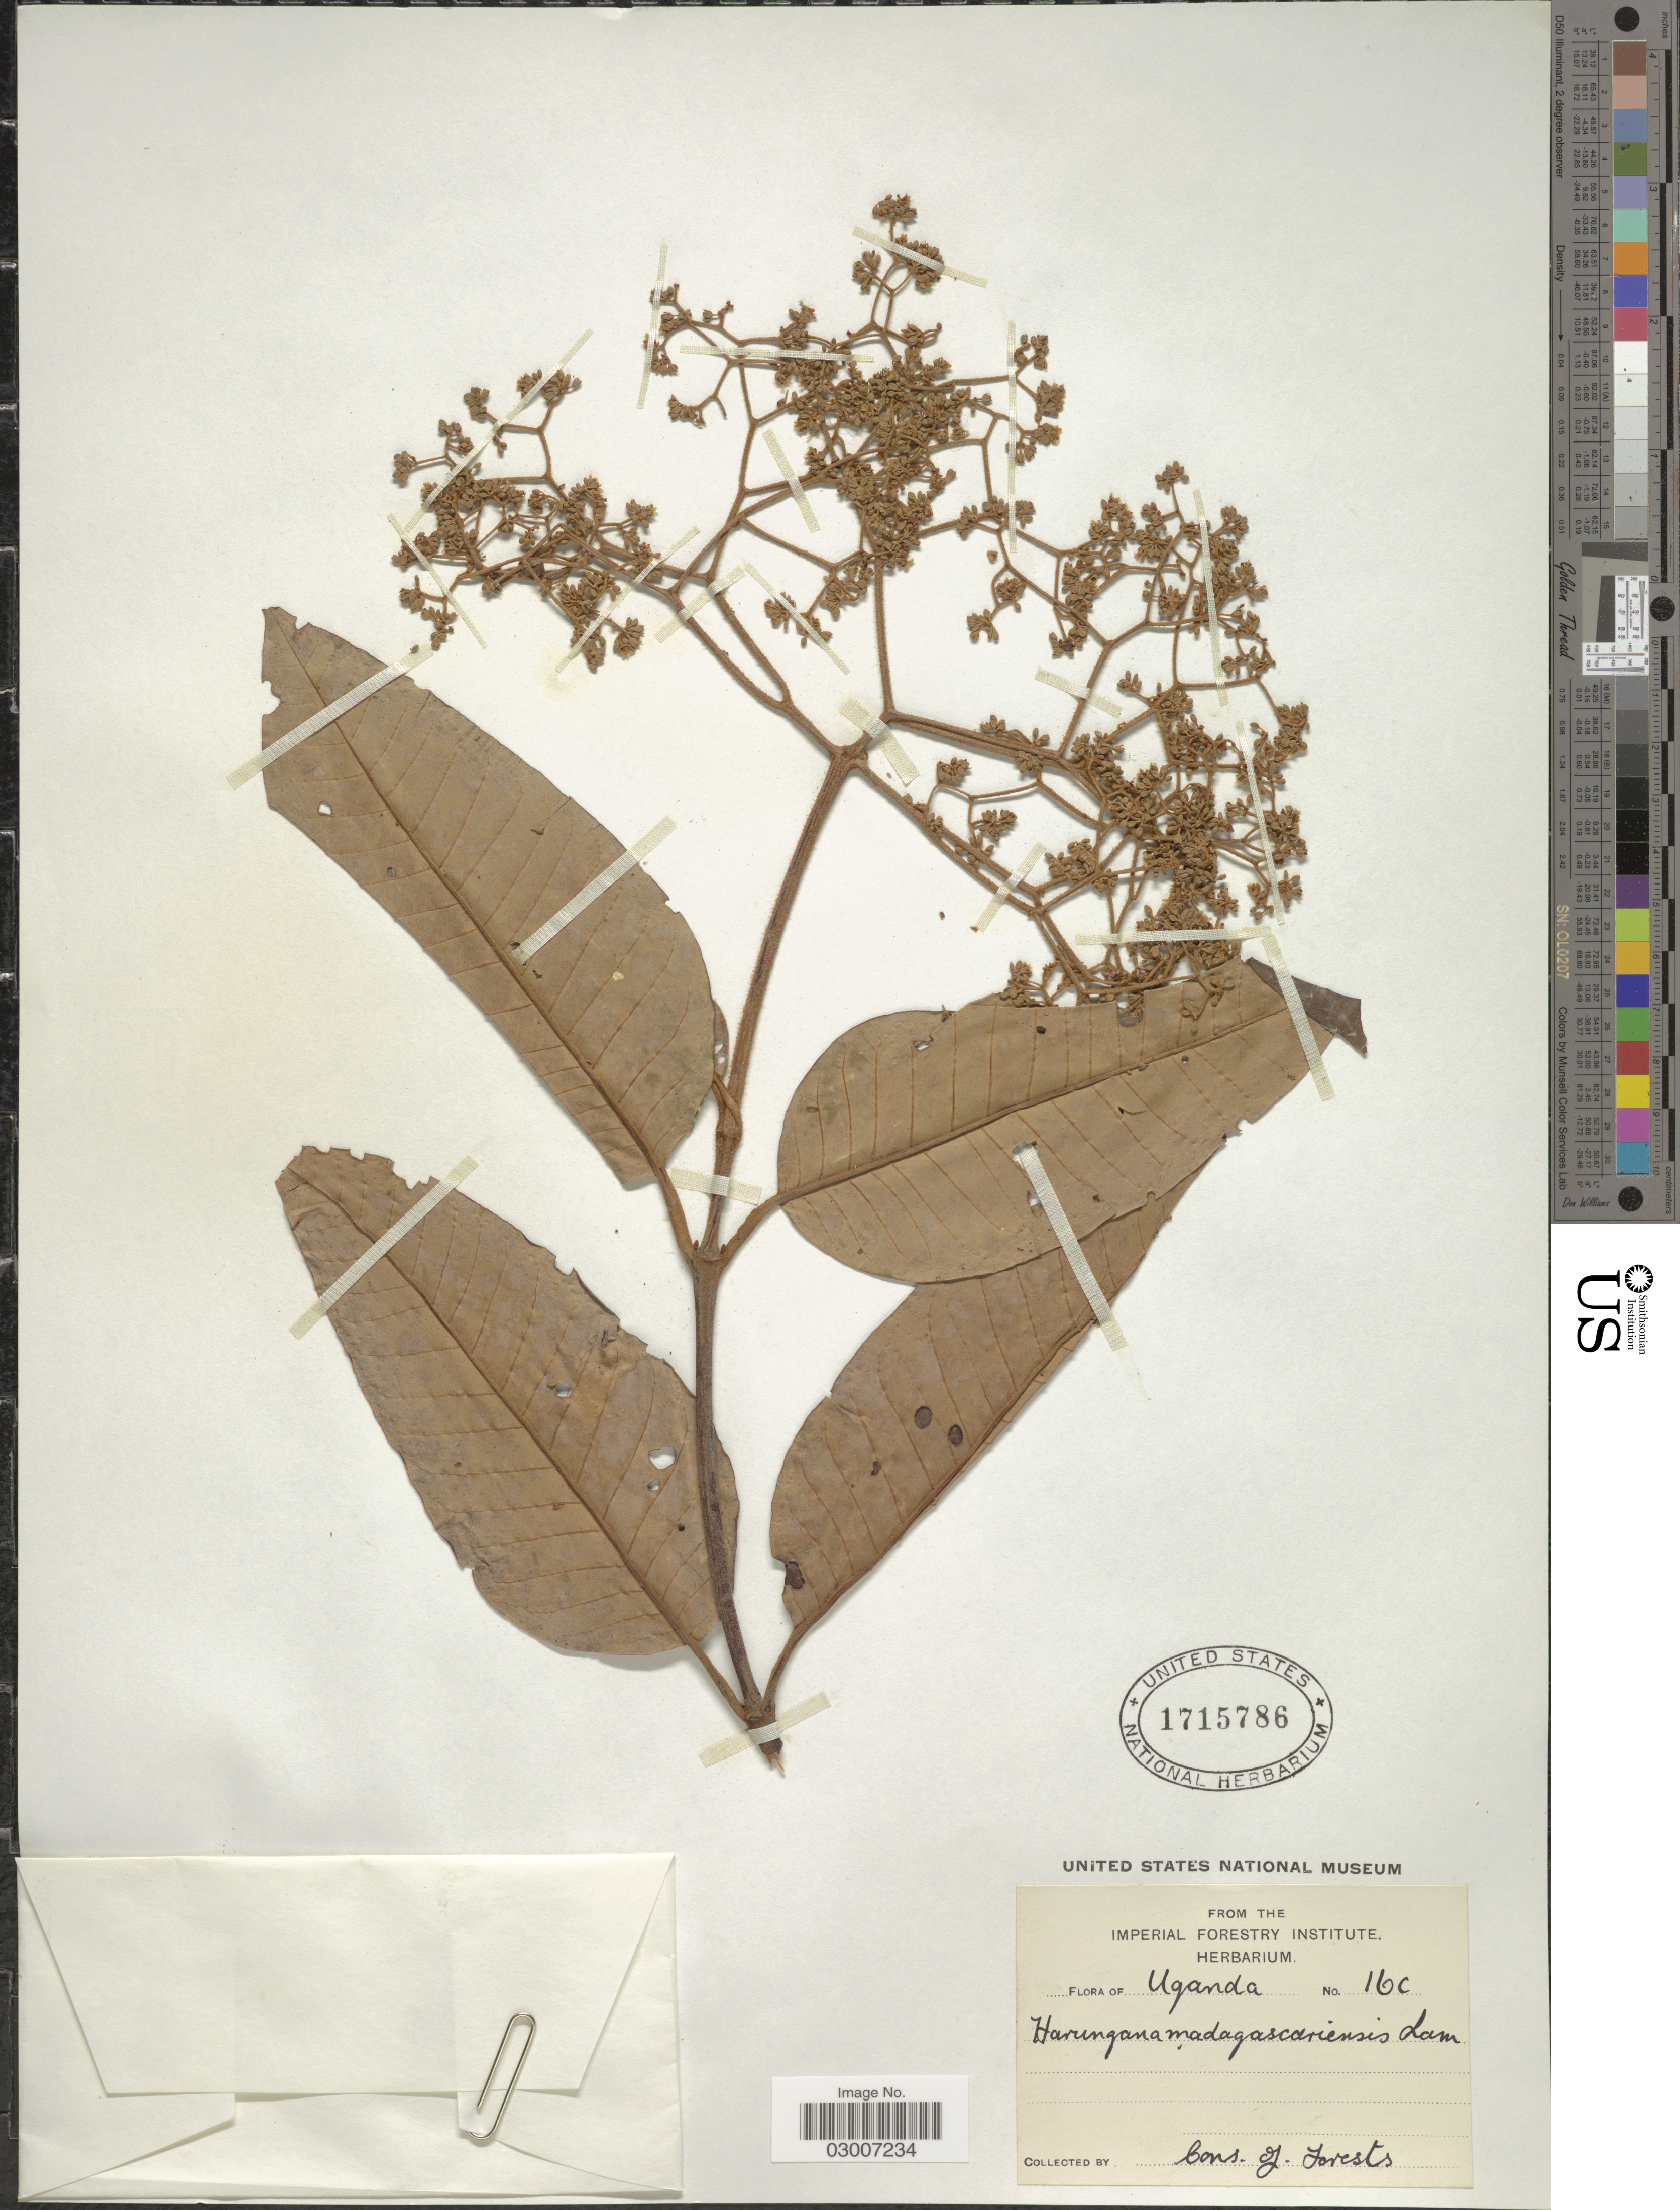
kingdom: Plantae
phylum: Tracheophyta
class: Magnoliopsida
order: Malpighiales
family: Hypericaceae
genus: Harungana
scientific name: Harungana madagascariensis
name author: Lam. ex Poir.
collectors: -. Cons. of Forests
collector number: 16c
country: Uganda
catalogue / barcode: US 1715786